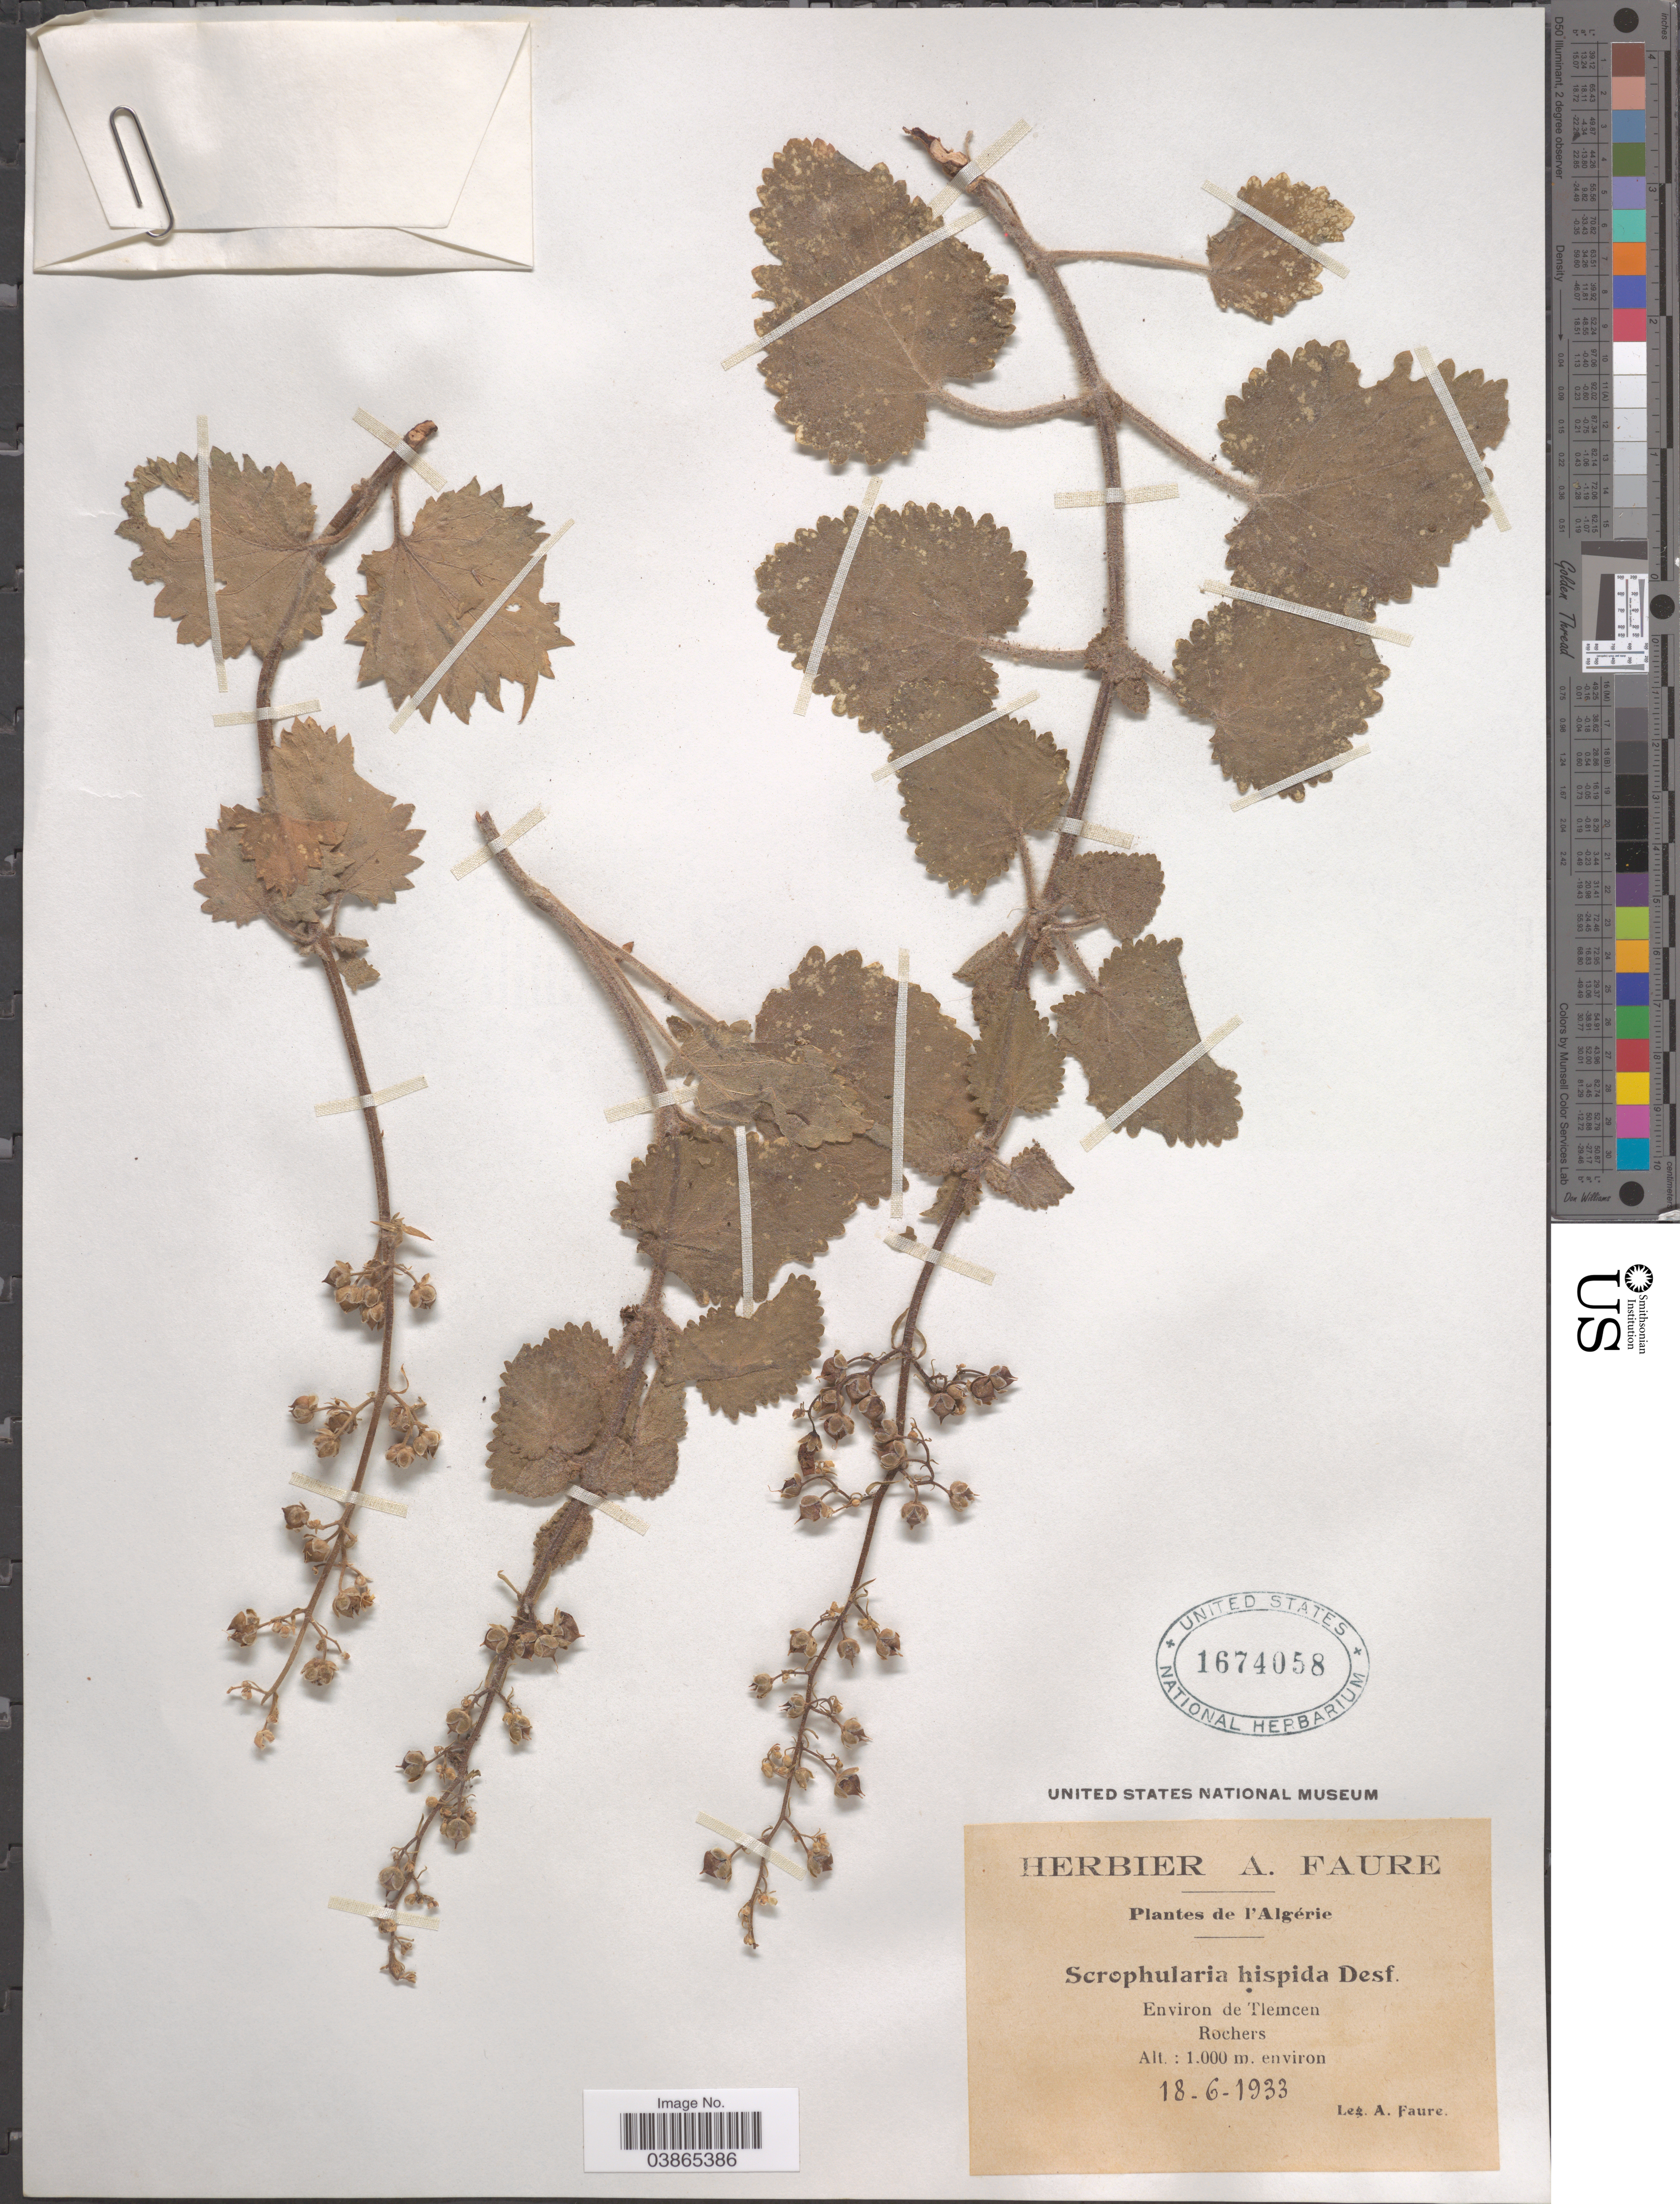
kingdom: Plantae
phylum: Tracheophyta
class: Magnoliopsida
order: Lamiales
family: Scrophulariaceae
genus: Scrophularia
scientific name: Scrophularia hispida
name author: Desf.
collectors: A. Faure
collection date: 1933-06-18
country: Algeria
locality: Algérie. Environ de Tlemcen. Rochers.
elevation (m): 1000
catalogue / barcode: US 1674058